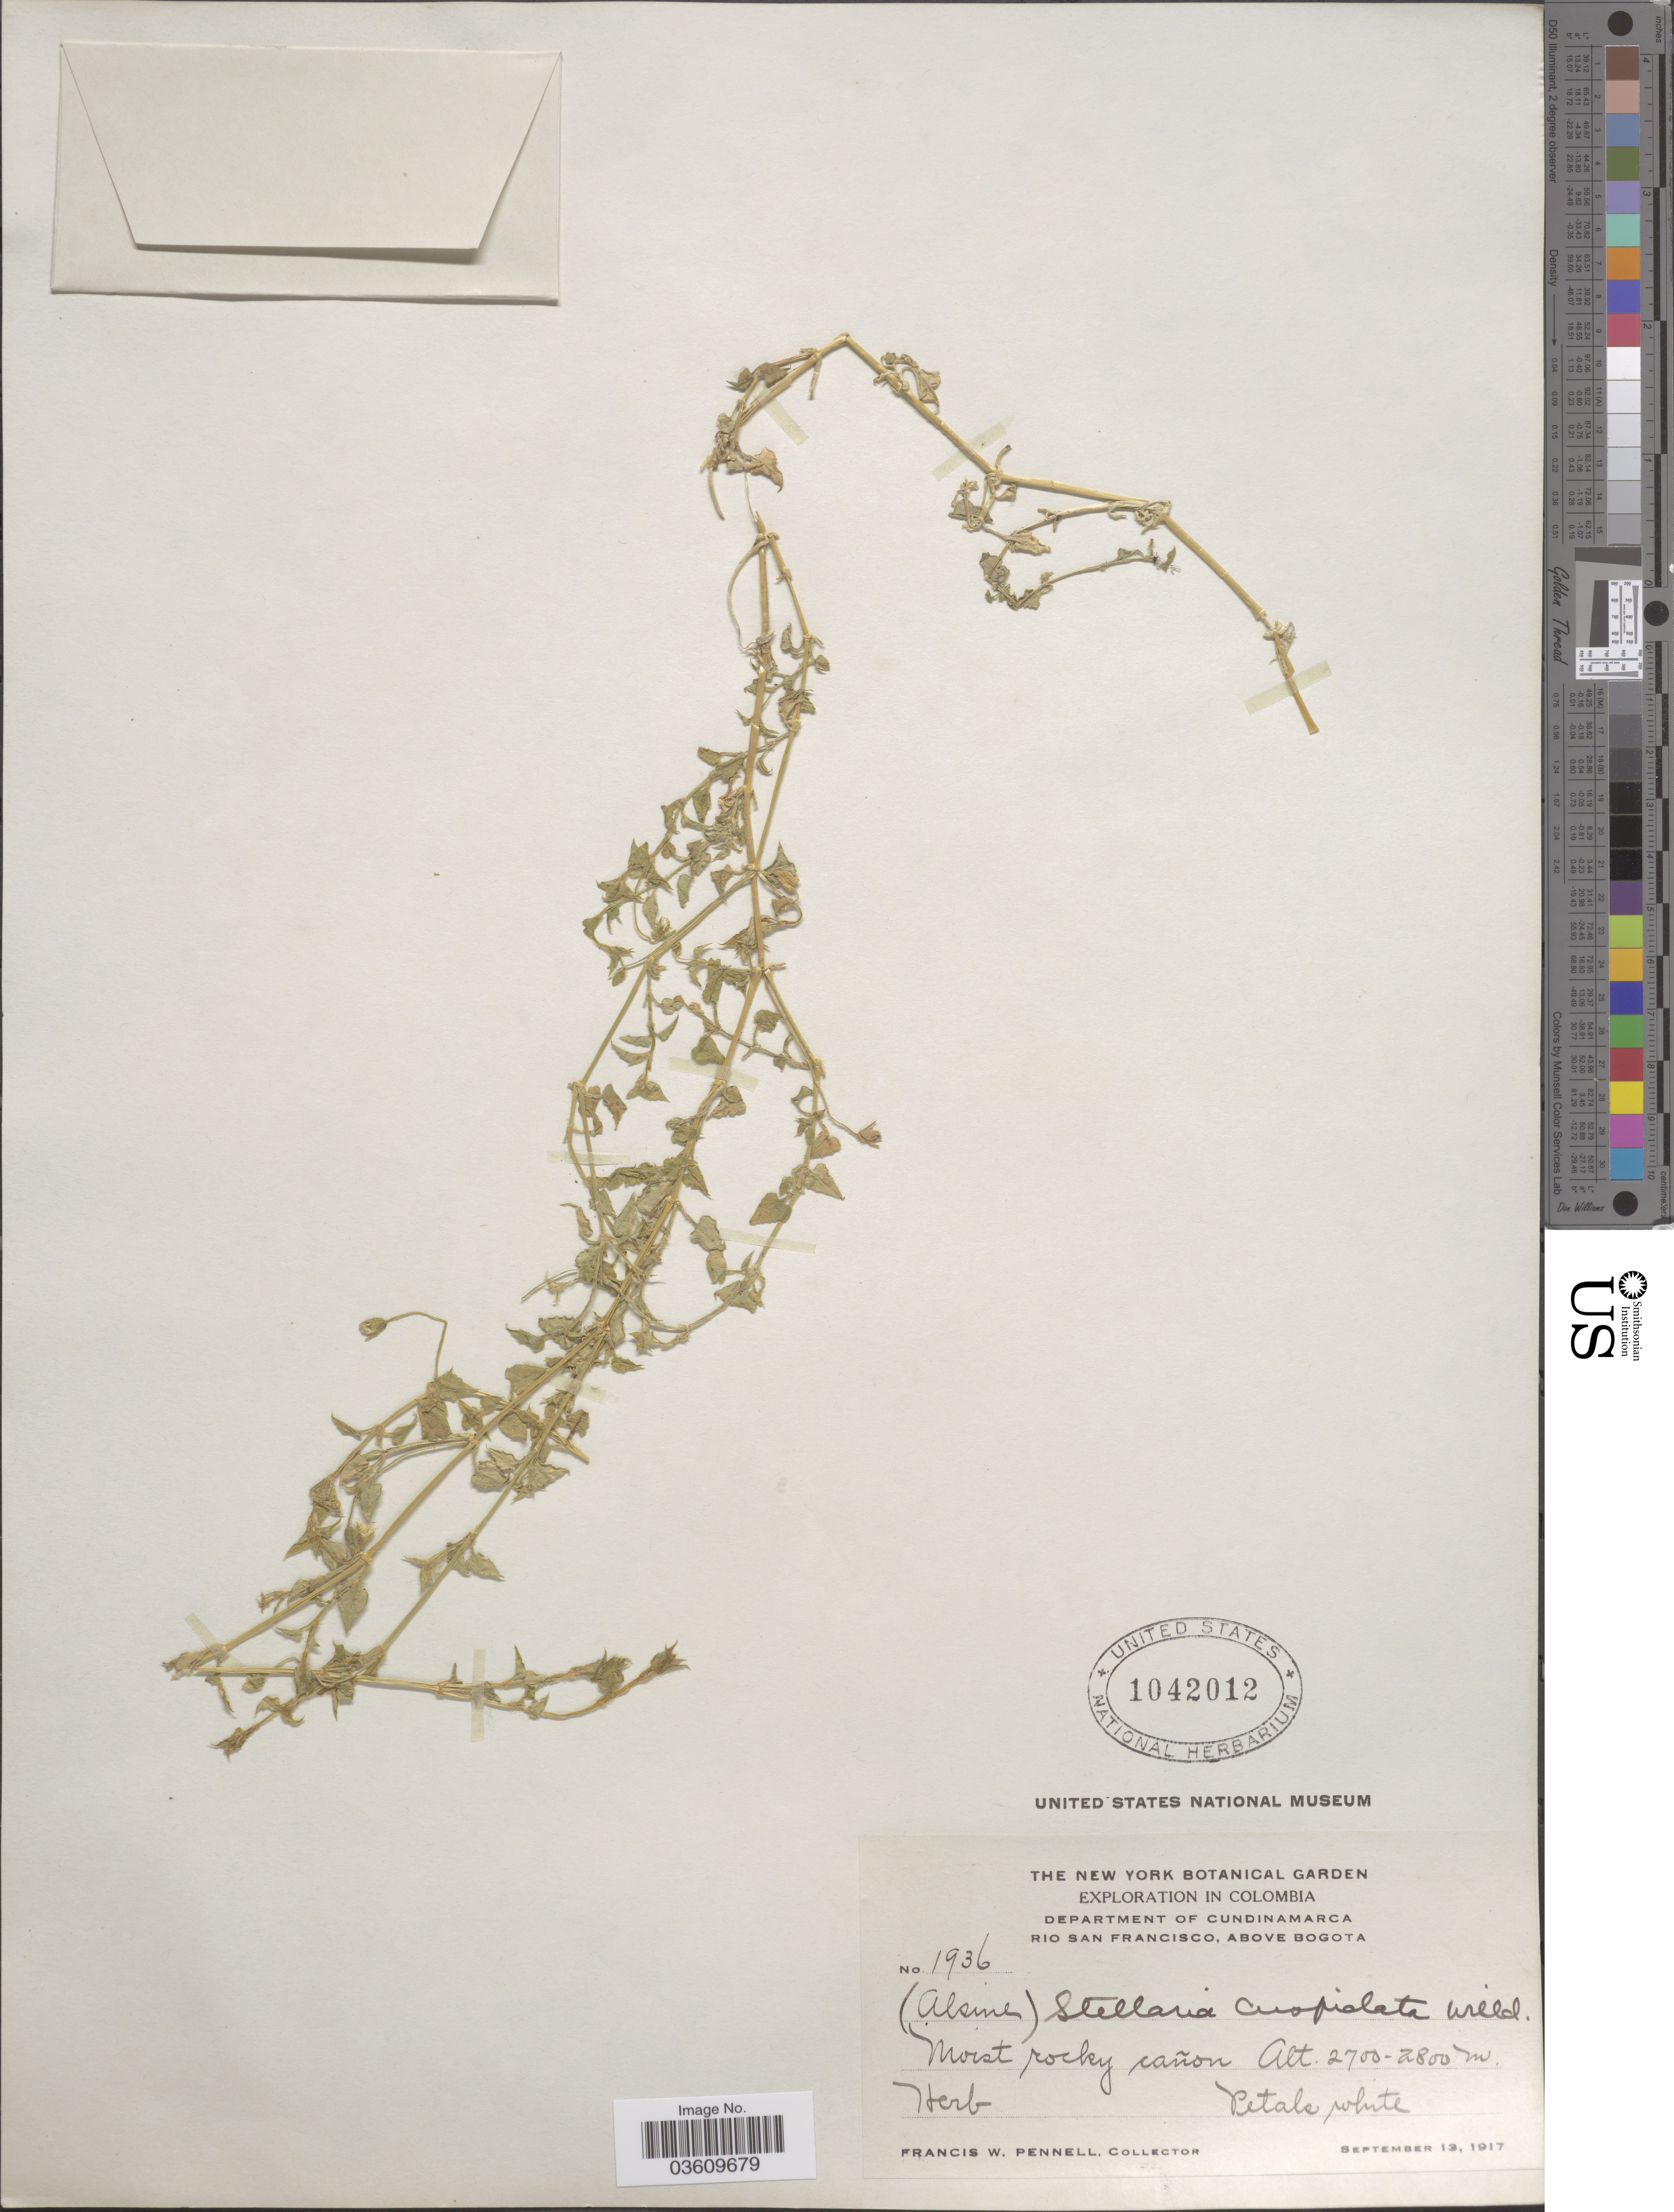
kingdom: Plantae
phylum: Tracheophyta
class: Magnoliopsida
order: Caryophyllales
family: Caryophyllaceae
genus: Stellaria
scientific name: Stellaria cuspidata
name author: Willd. ex Schltdl.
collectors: F. W. Pennell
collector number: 1936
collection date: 1917-09-13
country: Colombia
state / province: Cundinamarca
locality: Department of Cundinamarca. Rio San Francisco, above Bogota.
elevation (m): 2700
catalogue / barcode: US 1042012